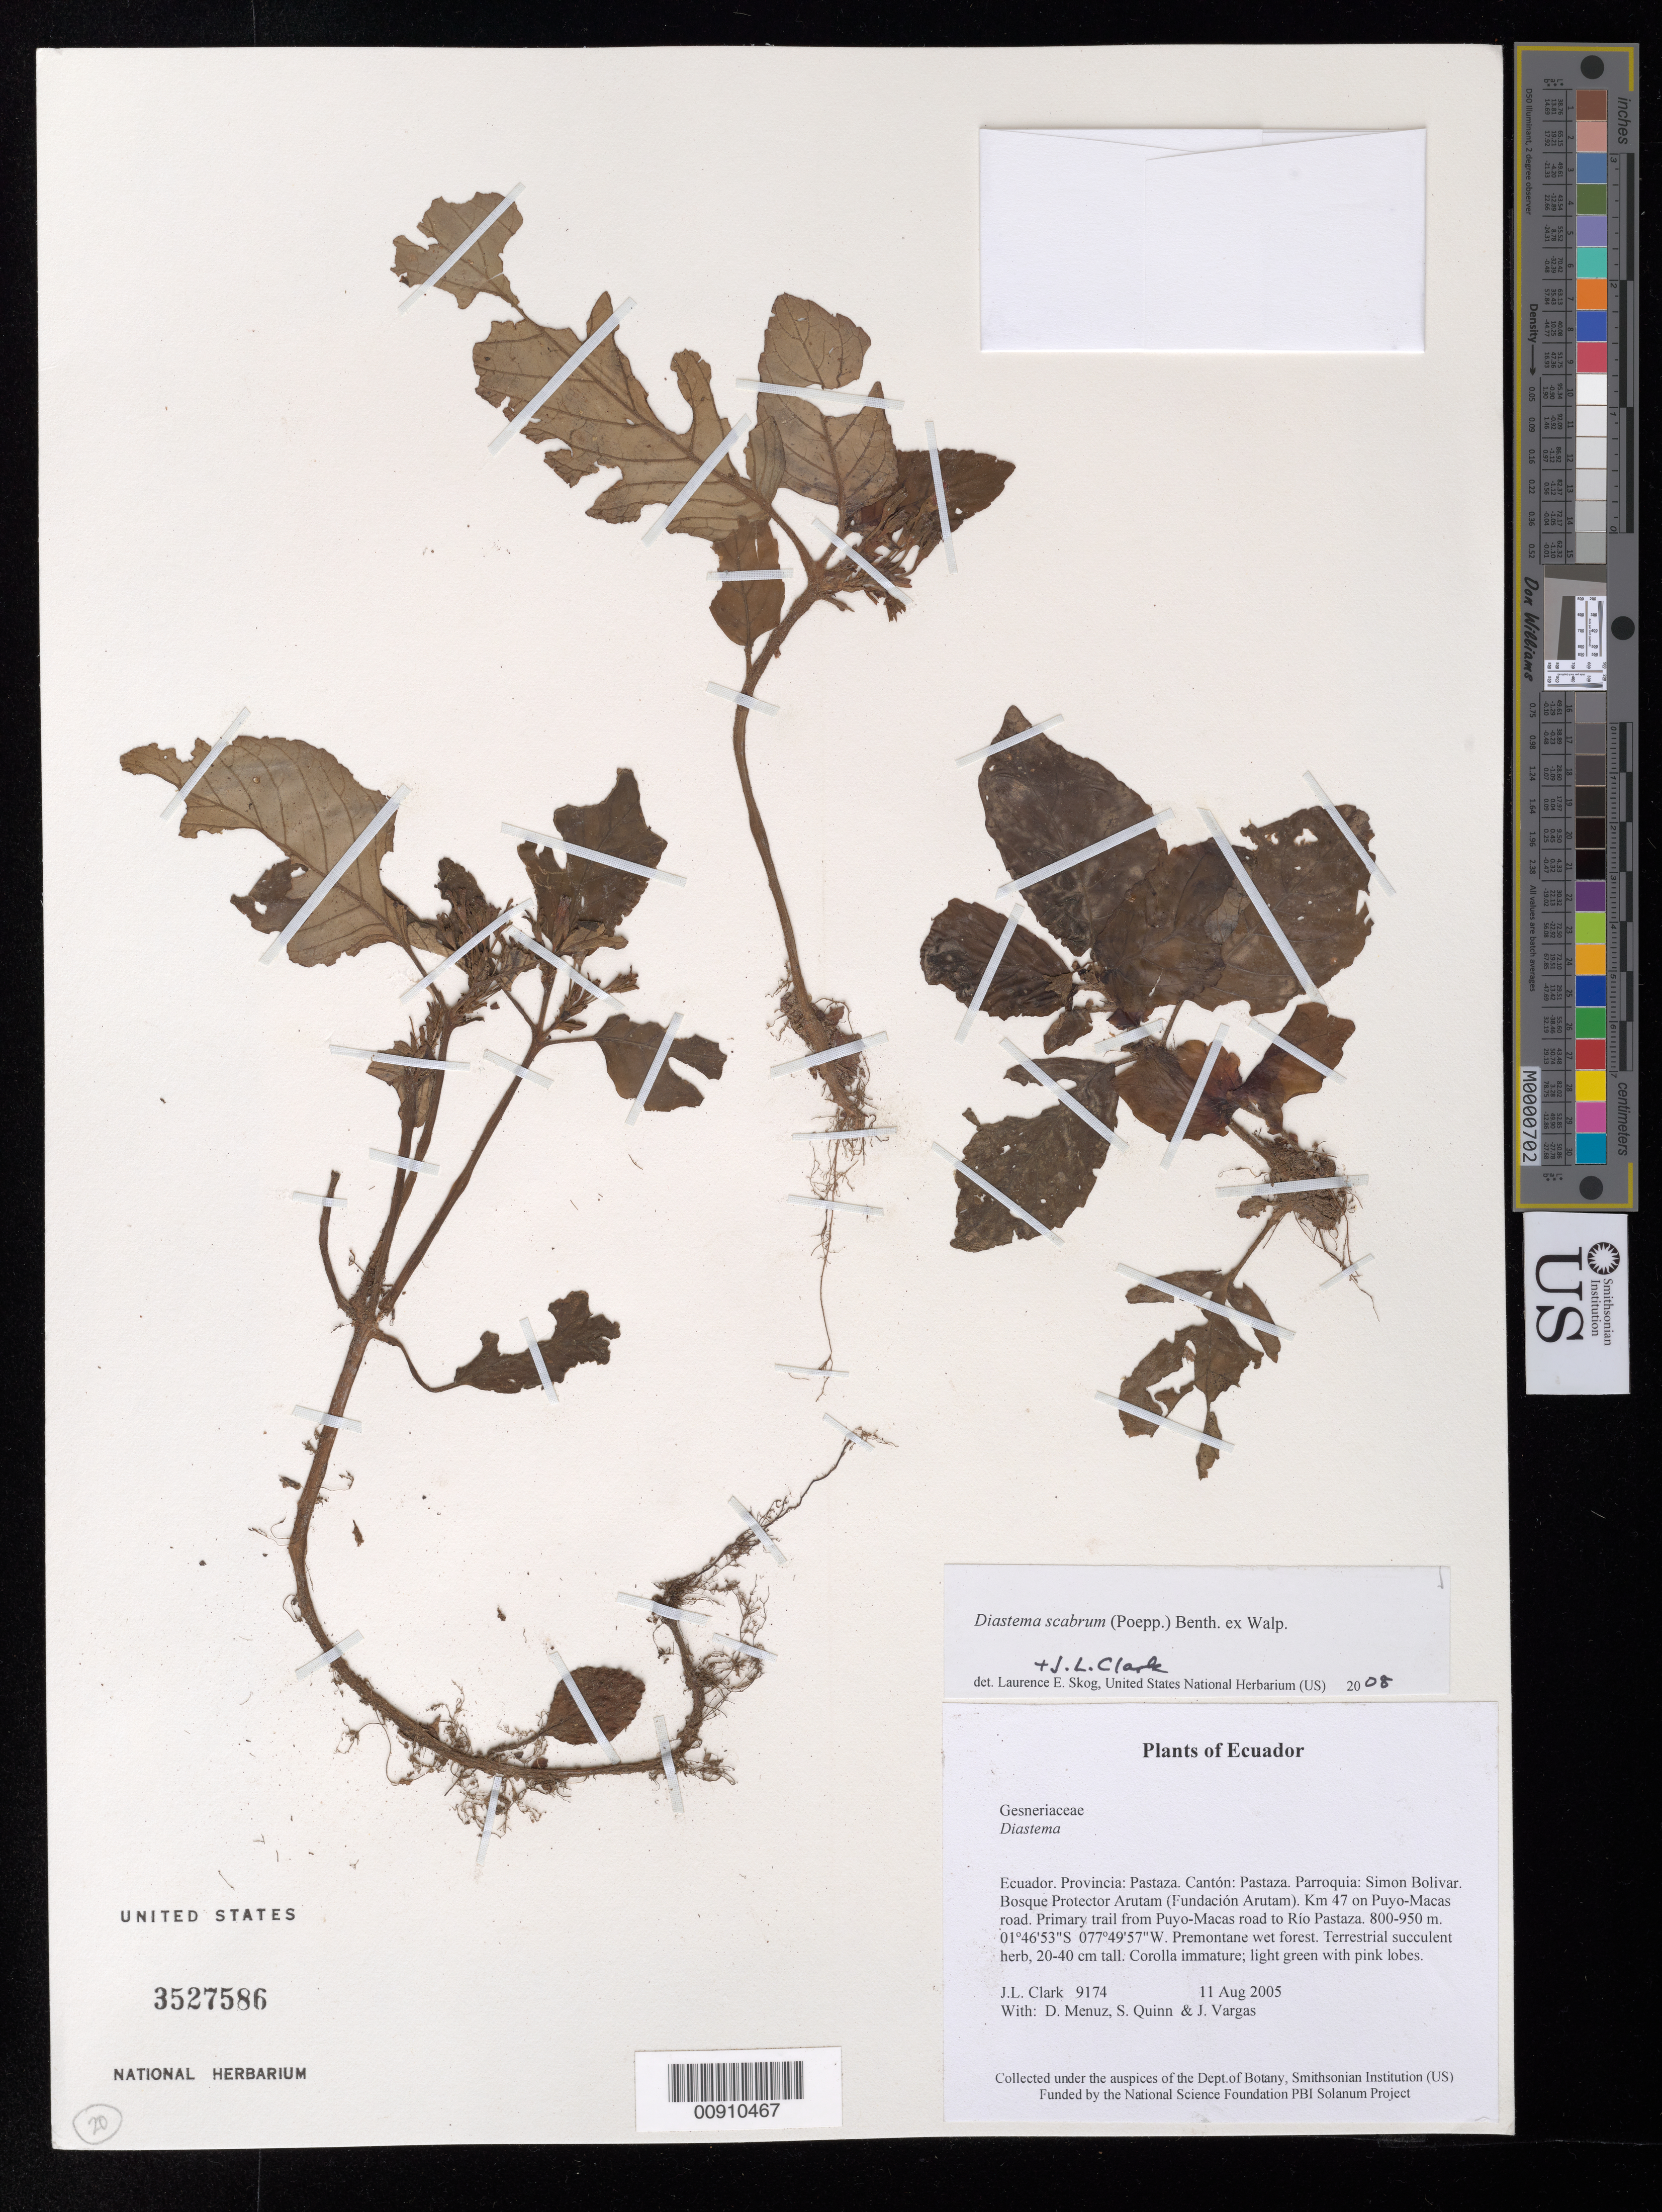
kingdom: Plantae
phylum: Tracheophyta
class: Magnoliopsida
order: Lamiales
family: Gesneriaceae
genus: Diastema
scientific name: Diastema scabrum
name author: (Poepp.) Benth. ex Walp.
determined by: Clark, J. L.; Skog, Laurence E.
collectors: J. L. Clark, D. Menuz, S. Quinn & J. Vargas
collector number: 9174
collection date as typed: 11 Aug 2005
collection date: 2005-08-11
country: Ecuador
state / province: Pastaza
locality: Pastaza. Parroquia: Simon Bolivar. Bosque Protector Arutam (Fundación Arutam). Km 47 on Puyo-Macas road. Primary trail from Puyo-Macas road to Río Pastaza.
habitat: Premontane wet forest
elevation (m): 800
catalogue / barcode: US 3527586